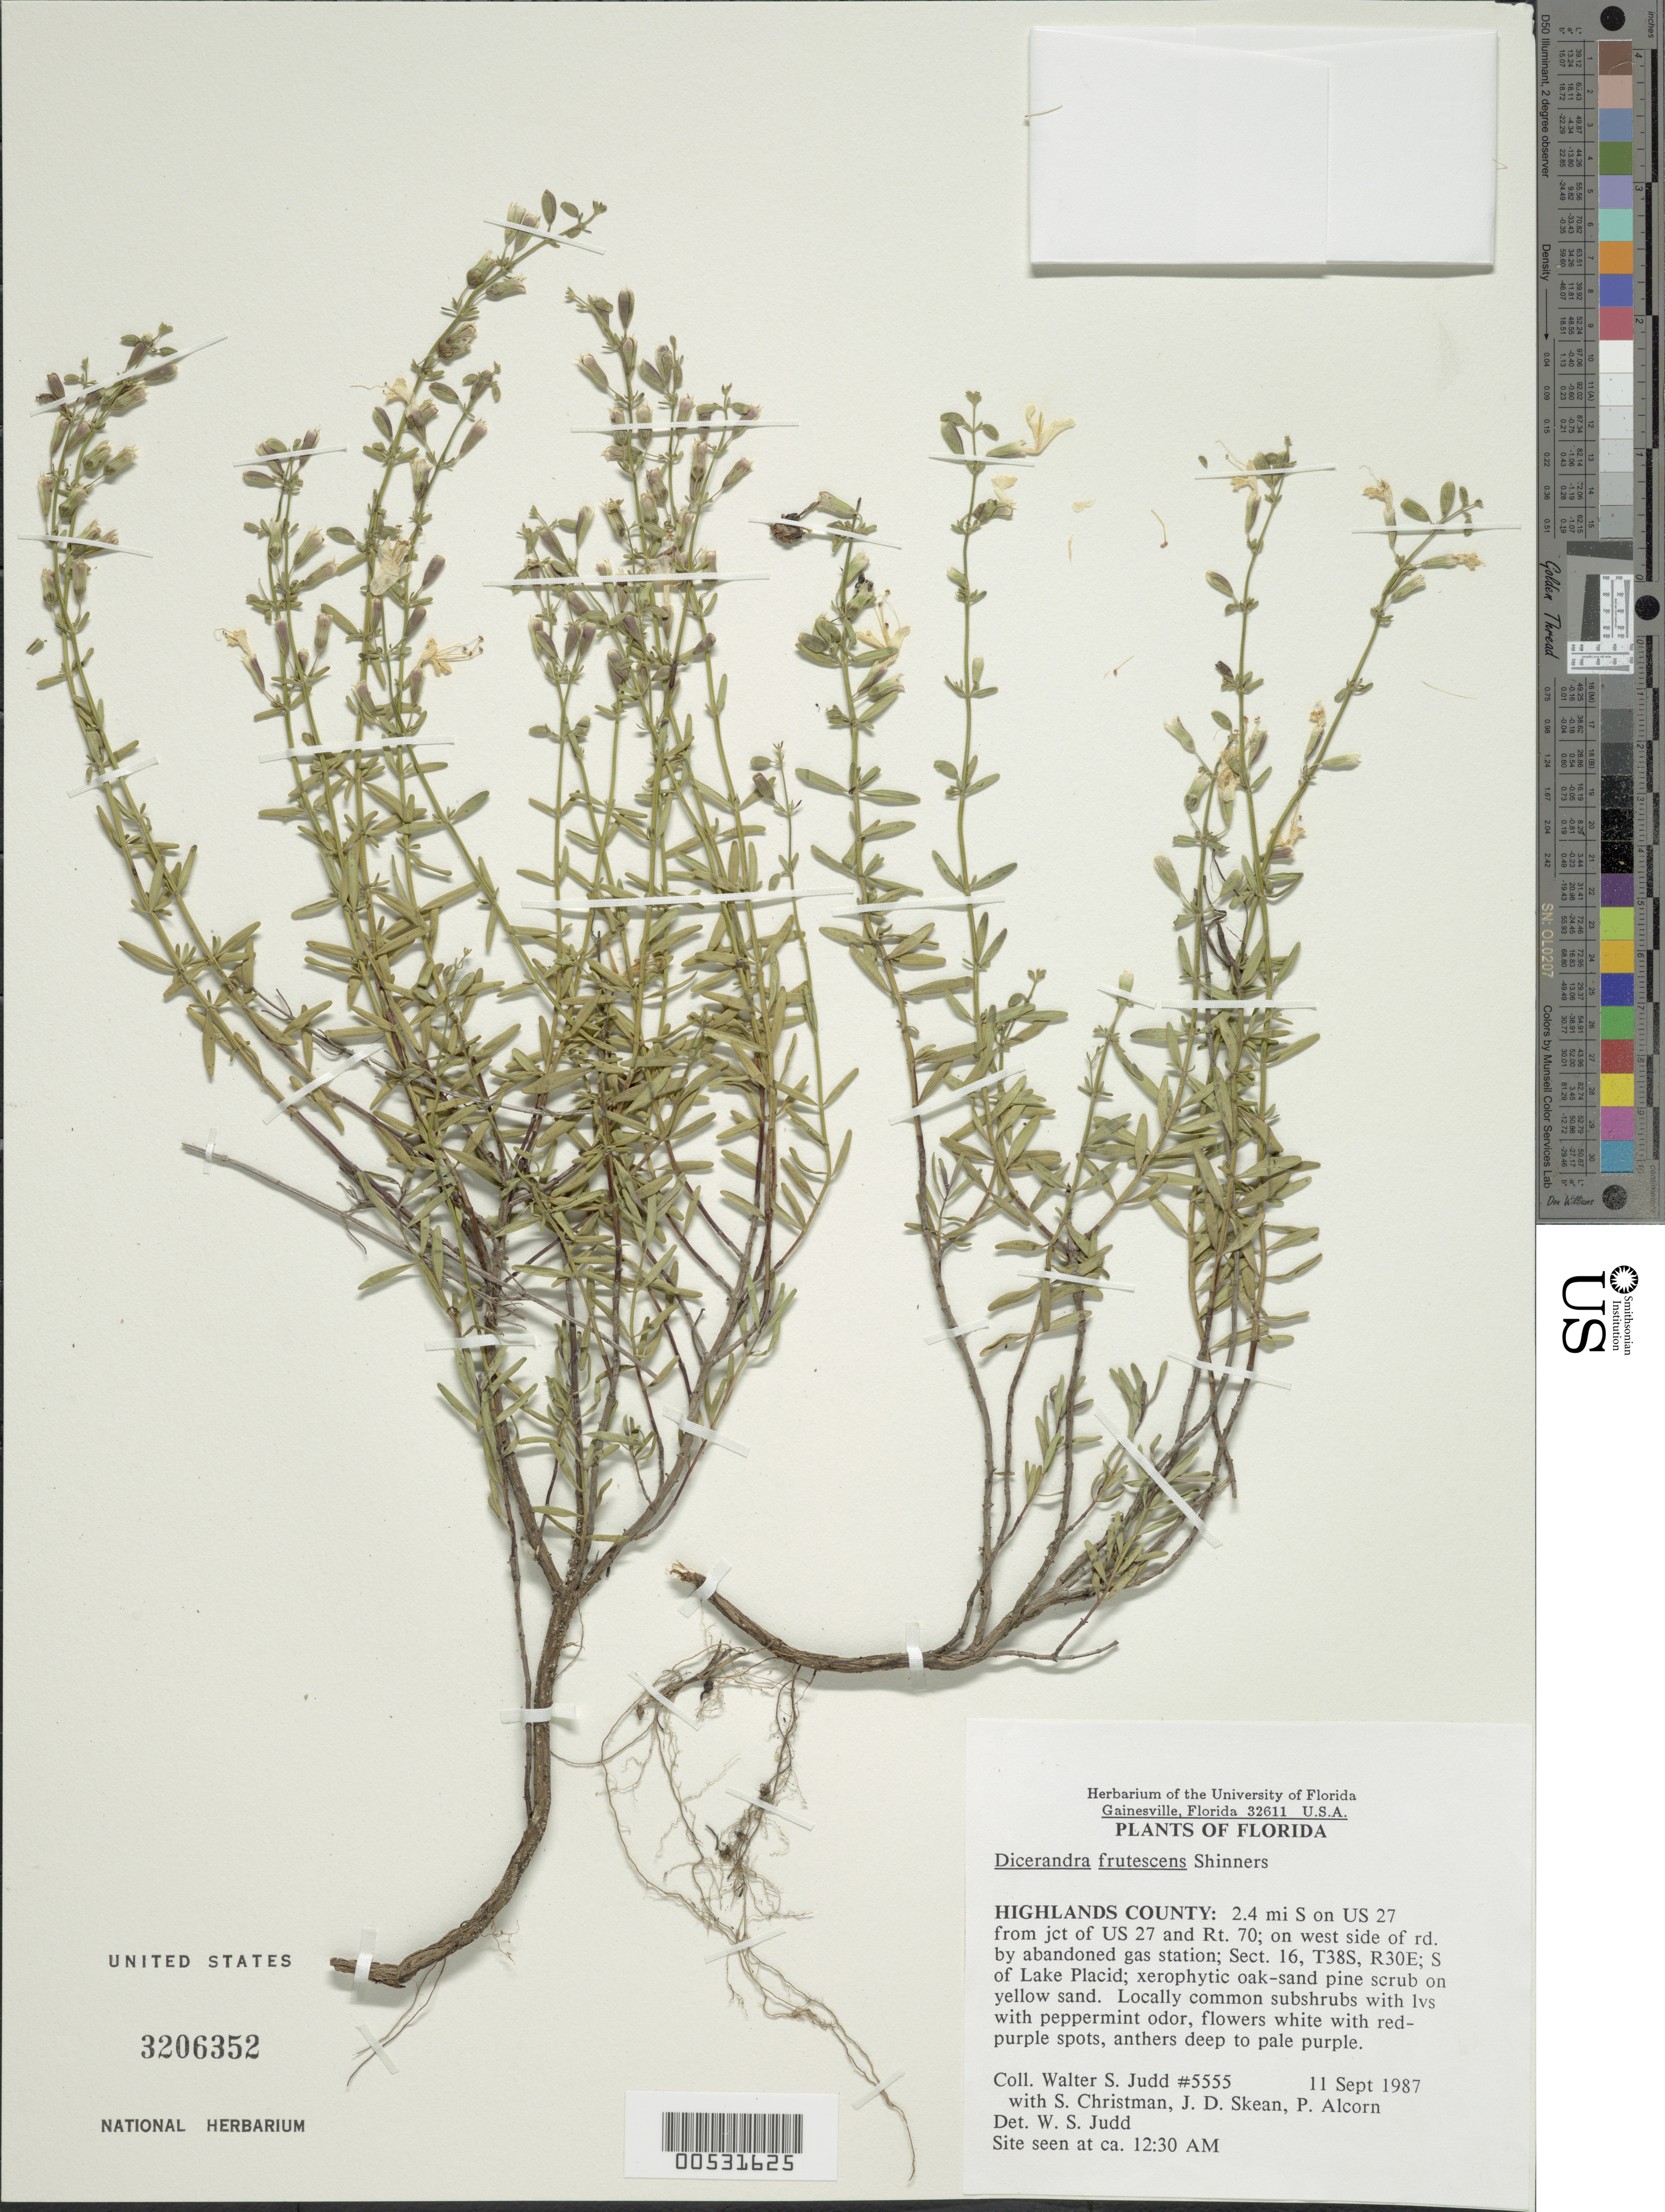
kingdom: Plantae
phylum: Tracheophyta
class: Magnoliopsida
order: Lamiales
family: Lamiaceae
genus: Dicerandra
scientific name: Dicerandra frutescens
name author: Shinners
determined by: Judd, Walter S.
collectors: W. S. Judd, S. Christman, J. Skean & P. Alcorn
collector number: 5555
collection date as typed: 11 Sep 1987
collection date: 1987-09-11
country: United States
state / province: Florida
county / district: Highlands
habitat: Xerophytic oak - sand pine scrub on yellow sand.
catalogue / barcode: US 3206352